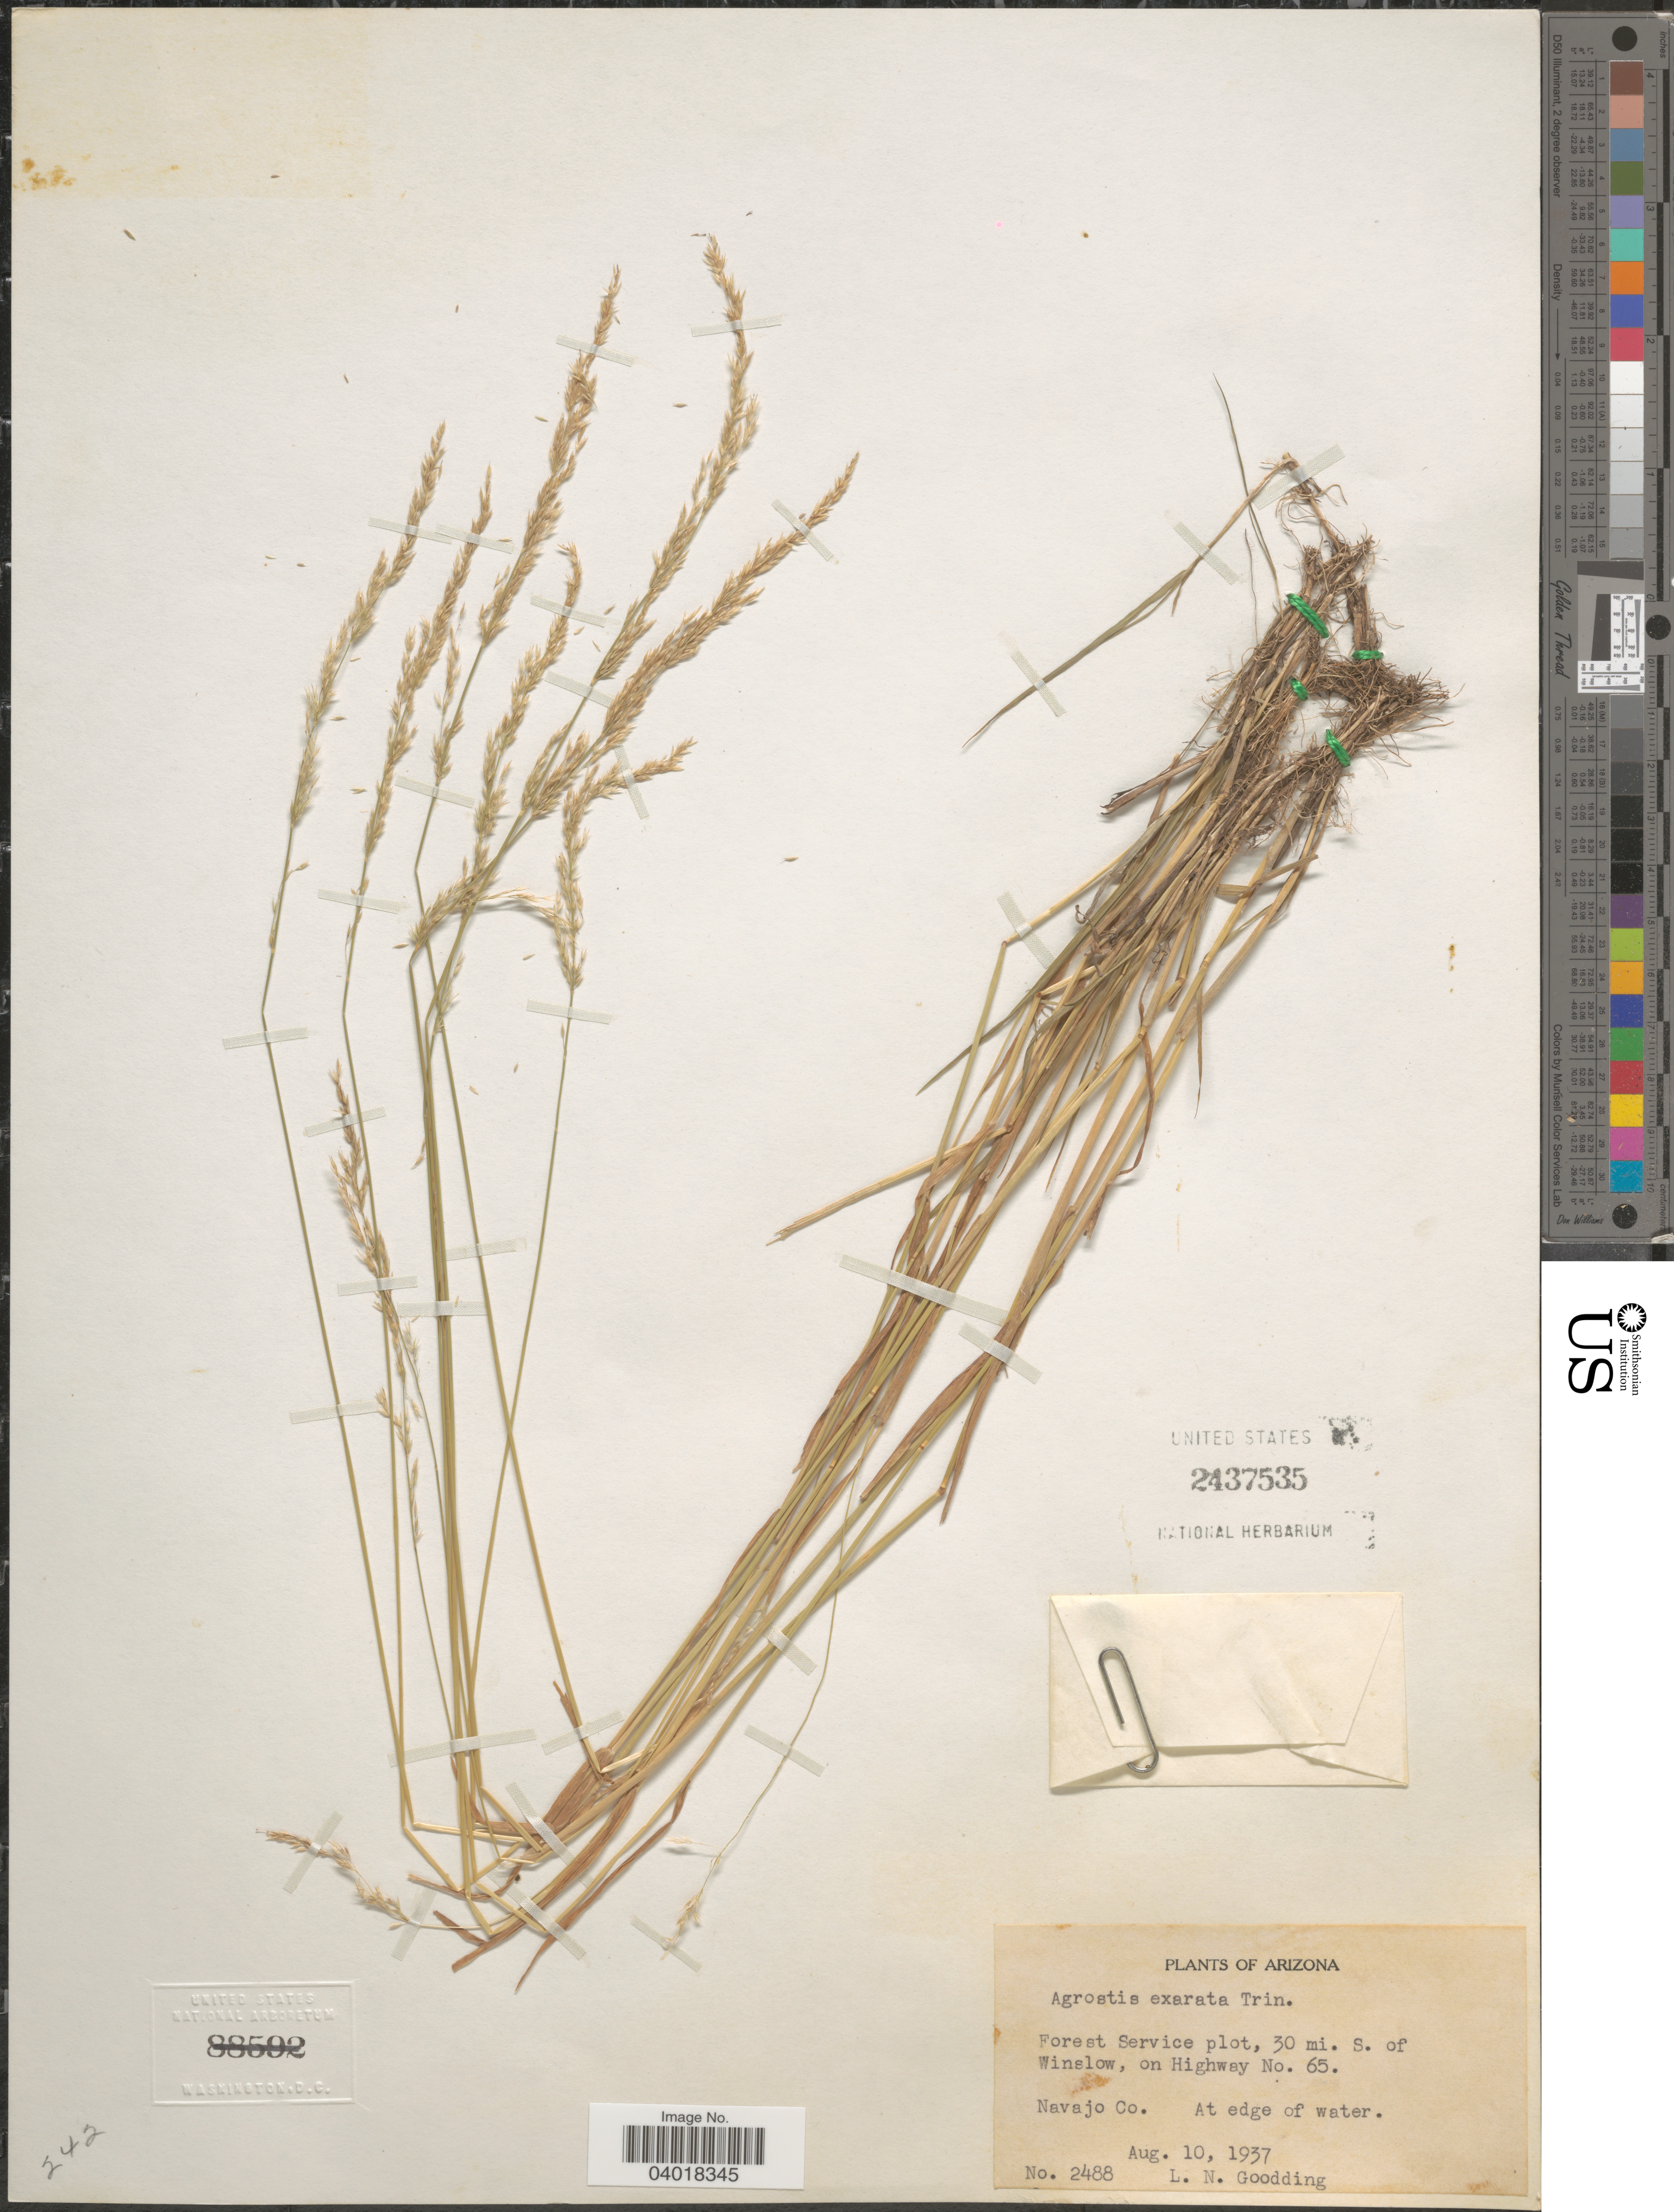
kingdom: Plantae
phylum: Tracheophyta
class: Liliopsida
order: Poales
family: Poaceae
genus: Agrostis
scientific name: Agrostis exarata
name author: Trin.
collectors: L. N. Goodding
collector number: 2488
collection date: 1937-08-10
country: United States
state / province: Arizona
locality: Forest Service plot, 30 mi. S. of Winslow, on Highway No. 65. Navajo Co. At edge of water.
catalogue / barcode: US 2437535